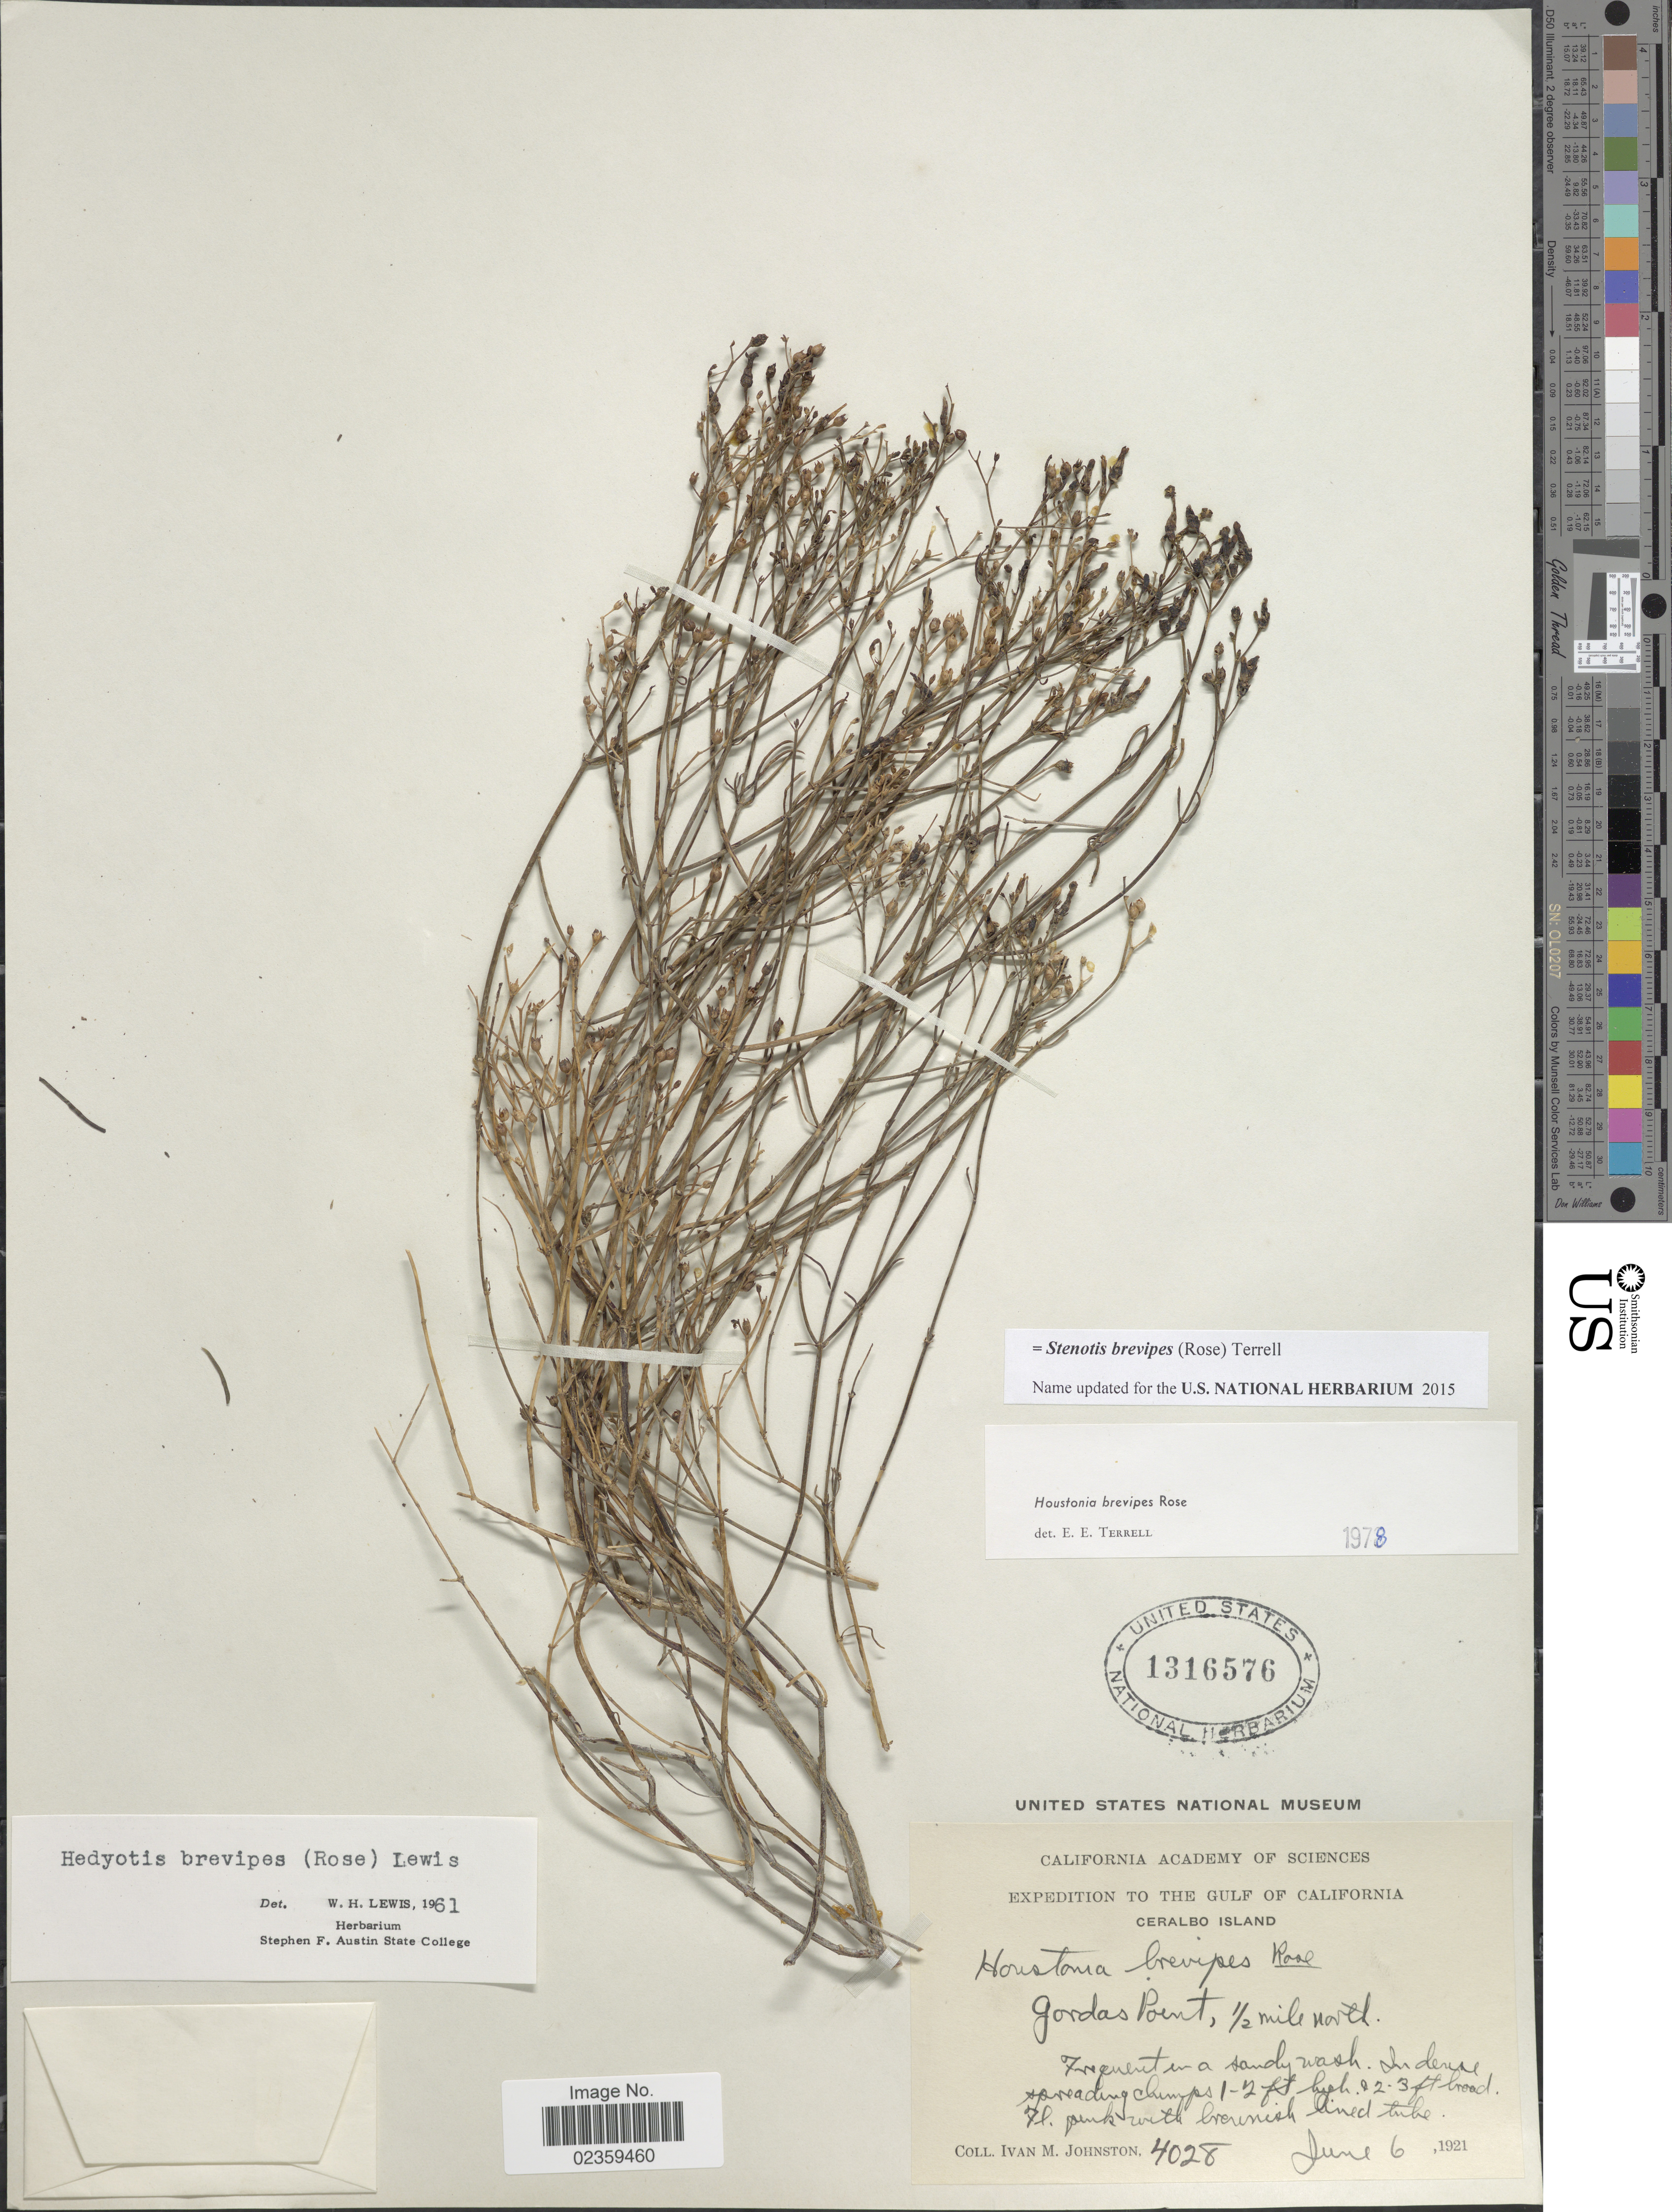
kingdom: Plantae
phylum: Tracheophyta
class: Magnoliopsida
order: Gentianales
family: Rubiaceae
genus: Stenotis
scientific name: Stenotis brevipes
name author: (Rose) Terrell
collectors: I.M. Johnston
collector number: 4028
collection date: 1921-06-06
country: United States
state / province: California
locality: Gulf of California. Ceralbo Island. Gordas Point, ½ mile north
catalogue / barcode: US 1316576